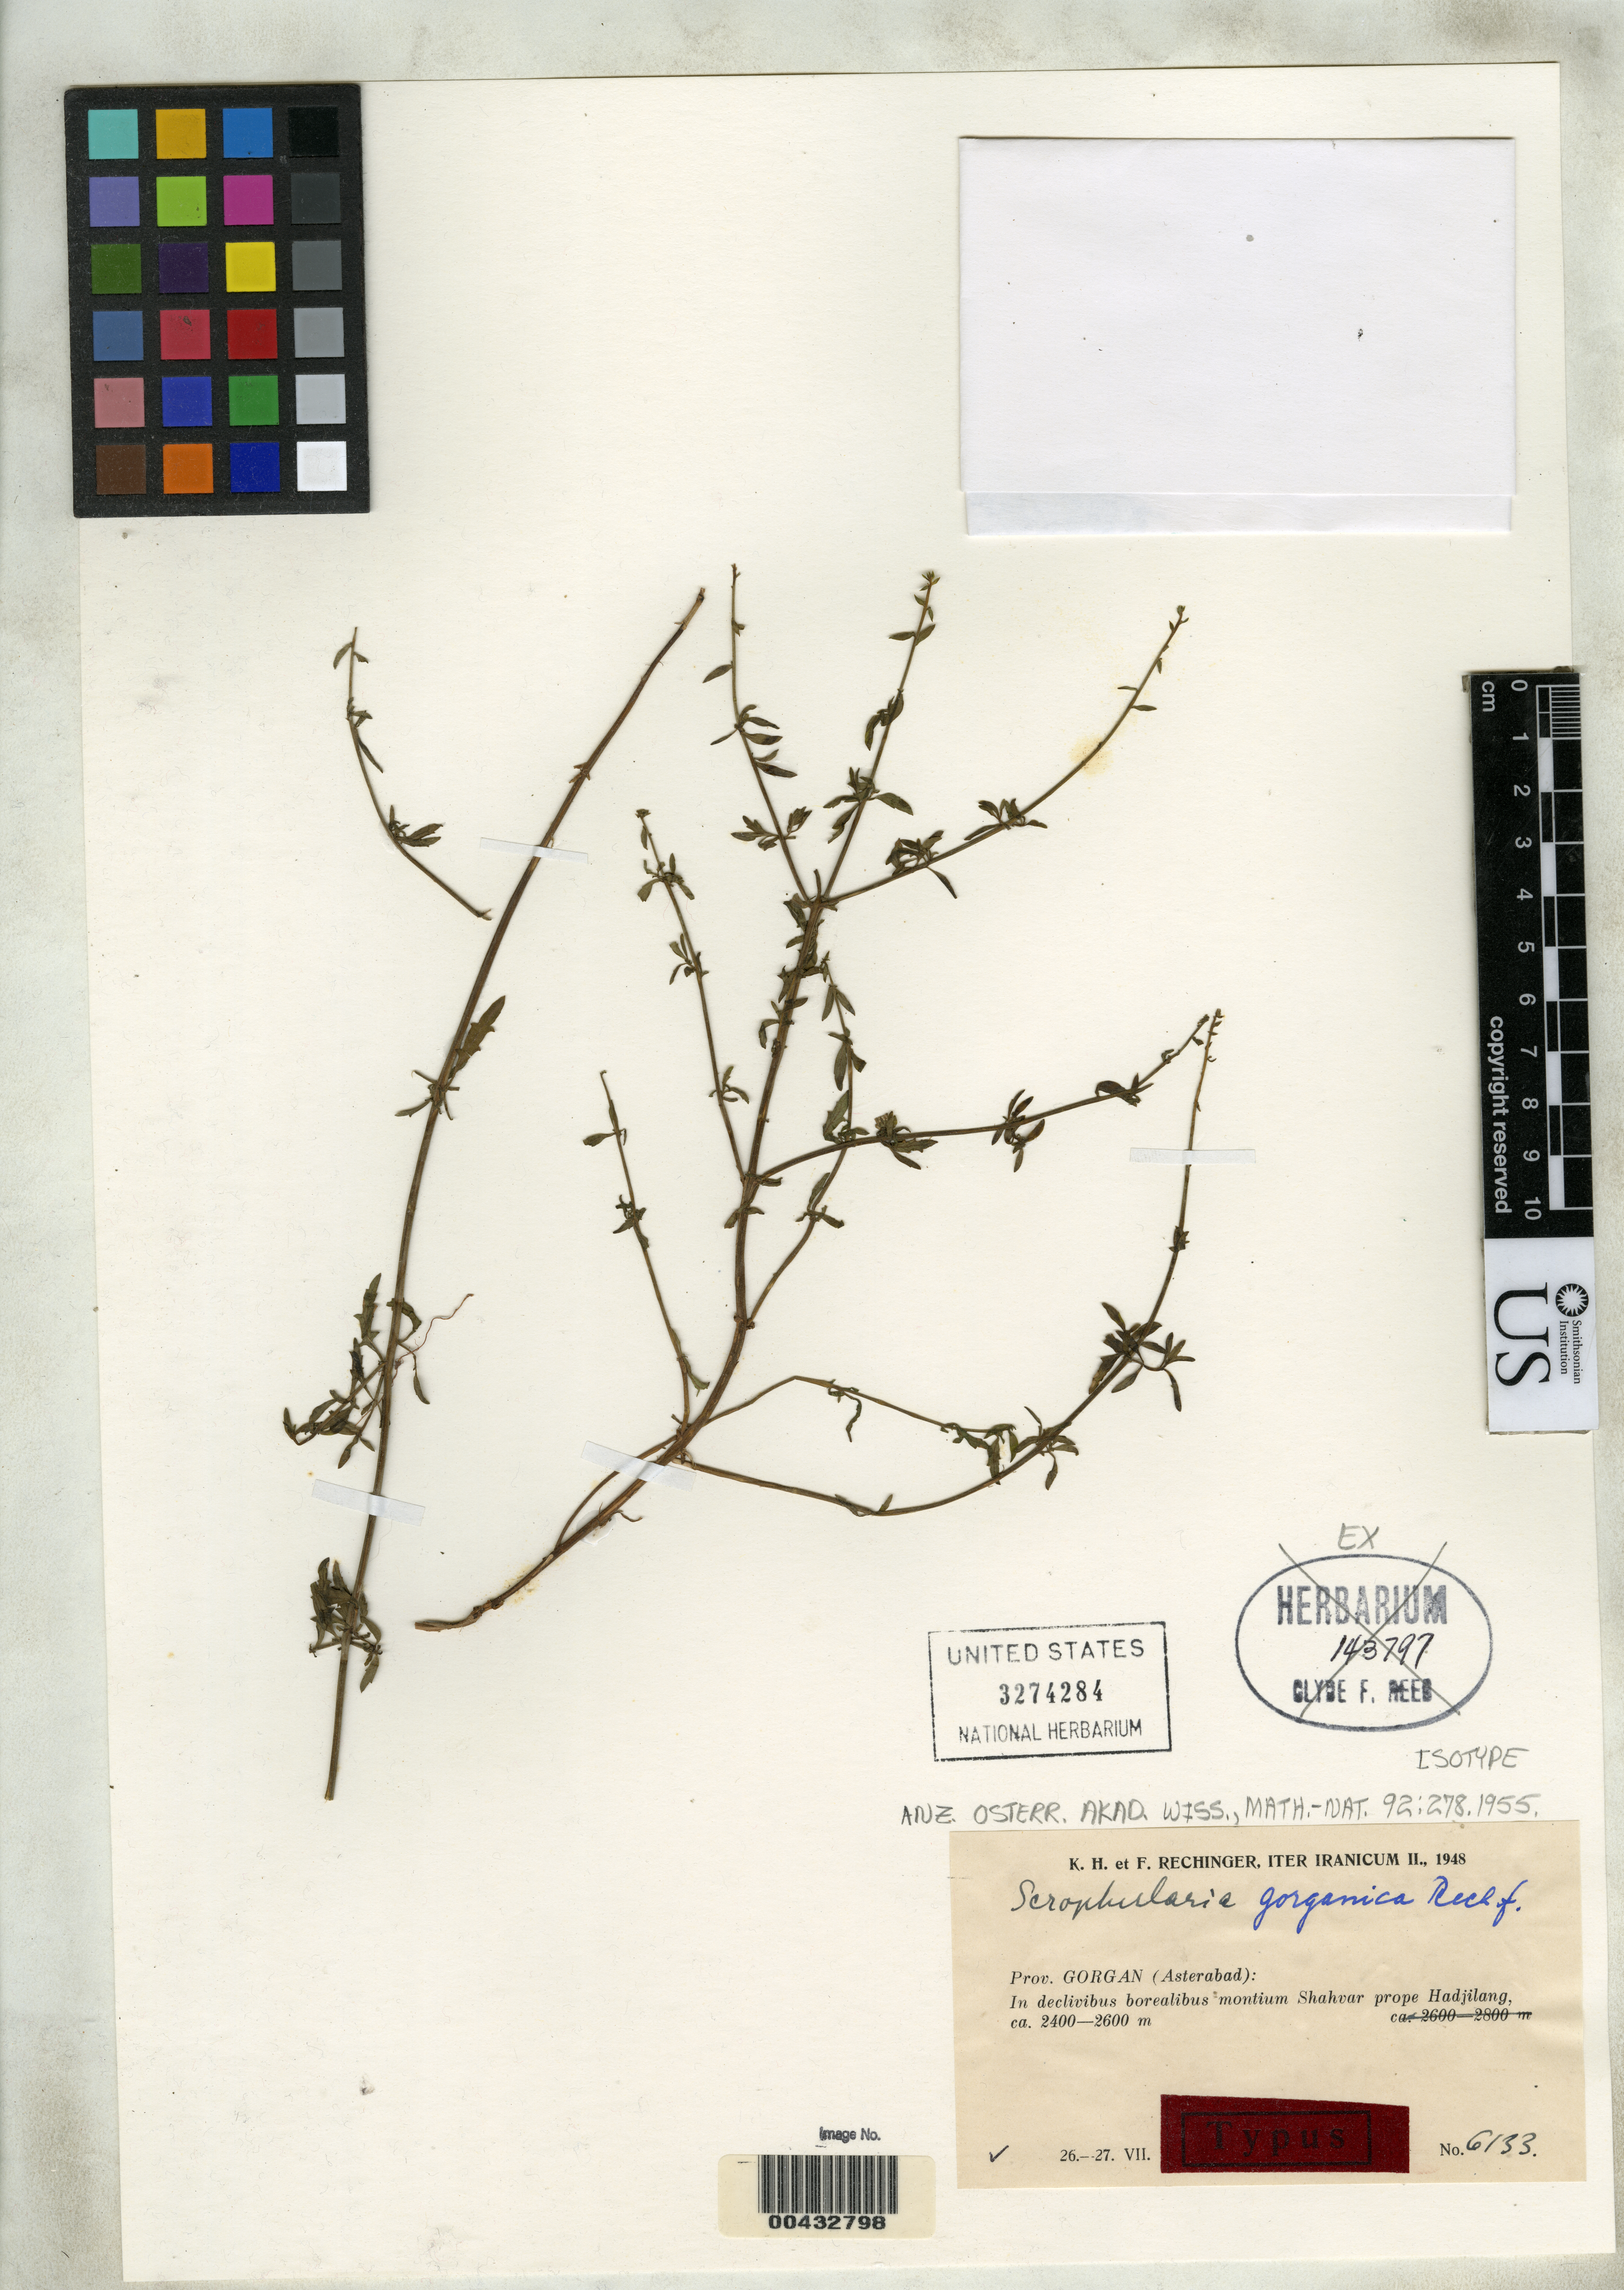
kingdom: Plantae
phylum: Tracheophyta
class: Magnoliopsida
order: Lamiales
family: Scrophulariaceae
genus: Scrophularia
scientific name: Scrophularia gorganica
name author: Rech. f.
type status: Isotype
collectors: K. H. Rechinger & F. Rechinger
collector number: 6133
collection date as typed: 26 Jul 1948 to 27 Jul 1948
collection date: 1948-07-26/1948-07-27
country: Iran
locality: Gorgan (Aterabad), montium Shahvar prope Hadjilang.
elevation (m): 2400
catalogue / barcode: US 3274284